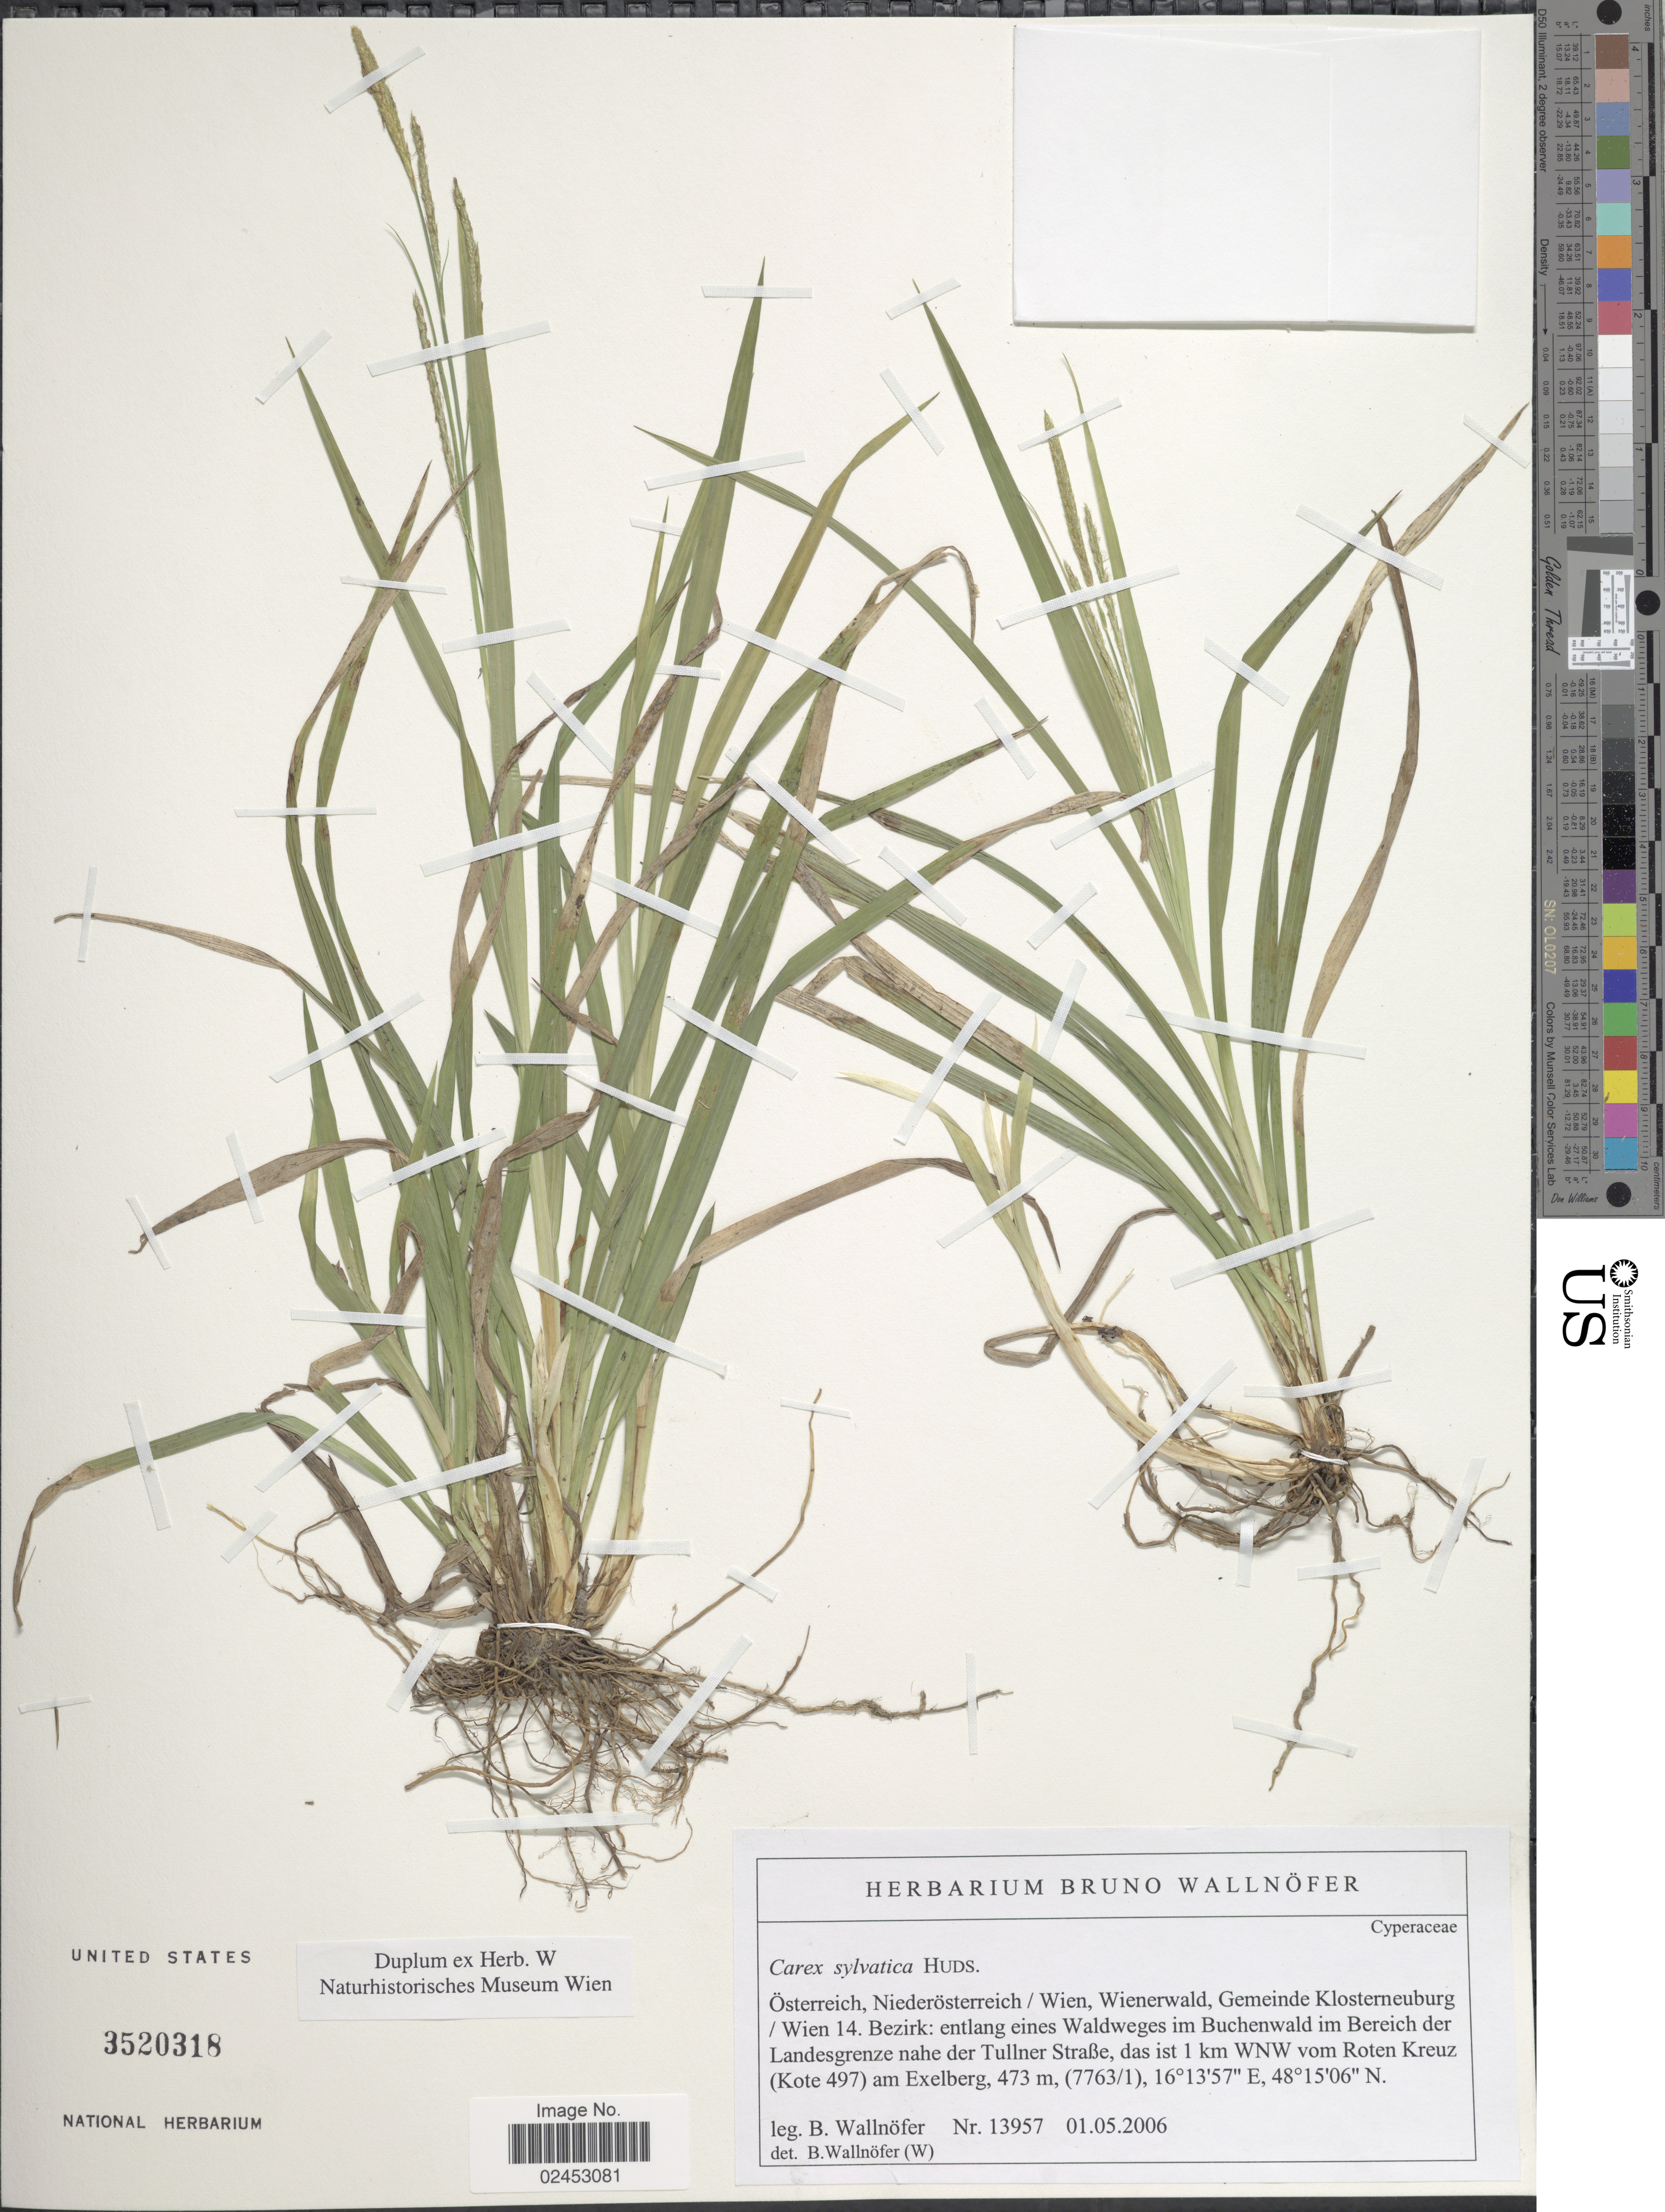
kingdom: Plantae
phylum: Tracheophyta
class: Liliopsida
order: Poales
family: Cyperaceae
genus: Carex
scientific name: Carex sylvatica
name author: Huds.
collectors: B. Wallnöfer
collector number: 13957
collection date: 2006-05-01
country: Austria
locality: Niederosterreich/ Wien, Wienerwald, Gemeinde Klosterneuburg/Wien 14, Bezirk: entland eines Waldweges im Buchenwald im Bereich der Landesgrenze nahe der Tullner Straße, das ist 1 km WNW vom Roten Kreuz (Kote 497) am Exelberg, (7763/1).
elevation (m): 473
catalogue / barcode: US 3520318